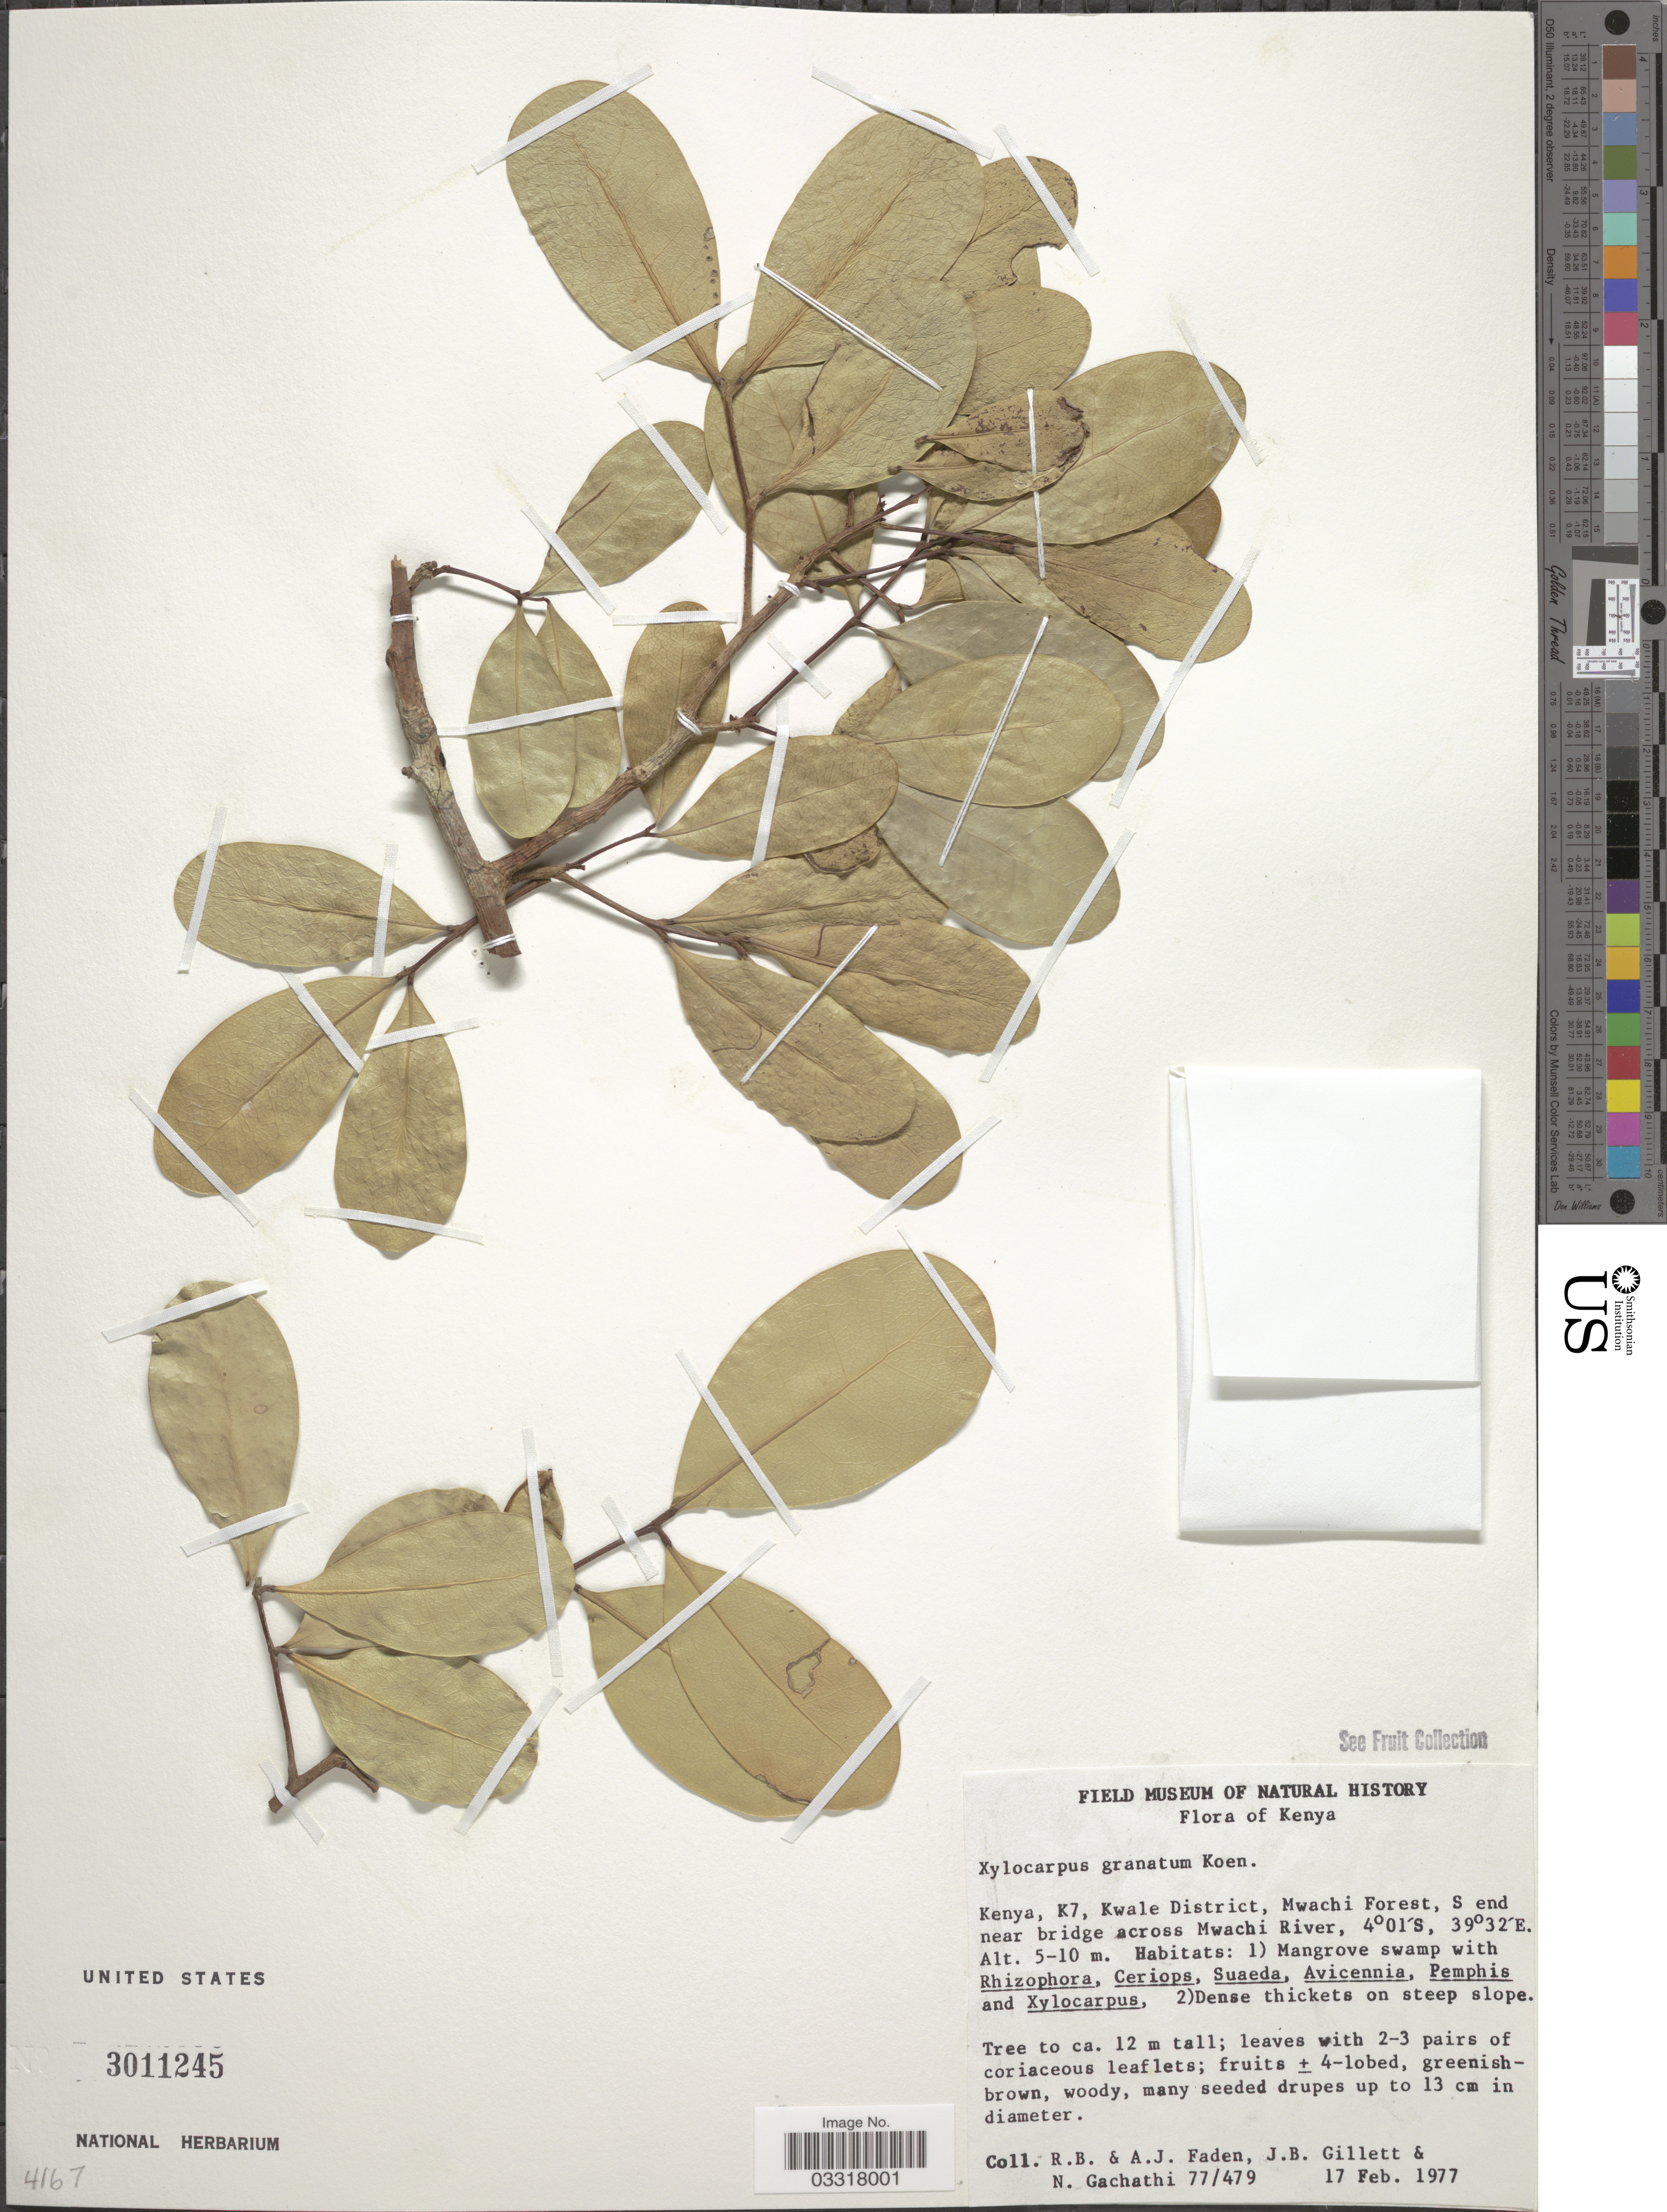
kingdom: Plantae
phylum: Tracheophyta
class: Magnoliopsida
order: Sapindales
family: Meliaceae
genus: Xylocarpus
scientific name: Xylocarpus granatum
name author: J. Koenig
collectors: R. B. Faden, A. J. Faden, J. B. Gillett & N. Gachathi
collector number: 77/479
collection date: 1977-02-17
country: Kenya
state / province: Kwale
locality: K7, Kwale District, Mwachi Forest, S end near bridge across Mwachi River.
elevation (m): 5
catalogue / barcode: US 3011245